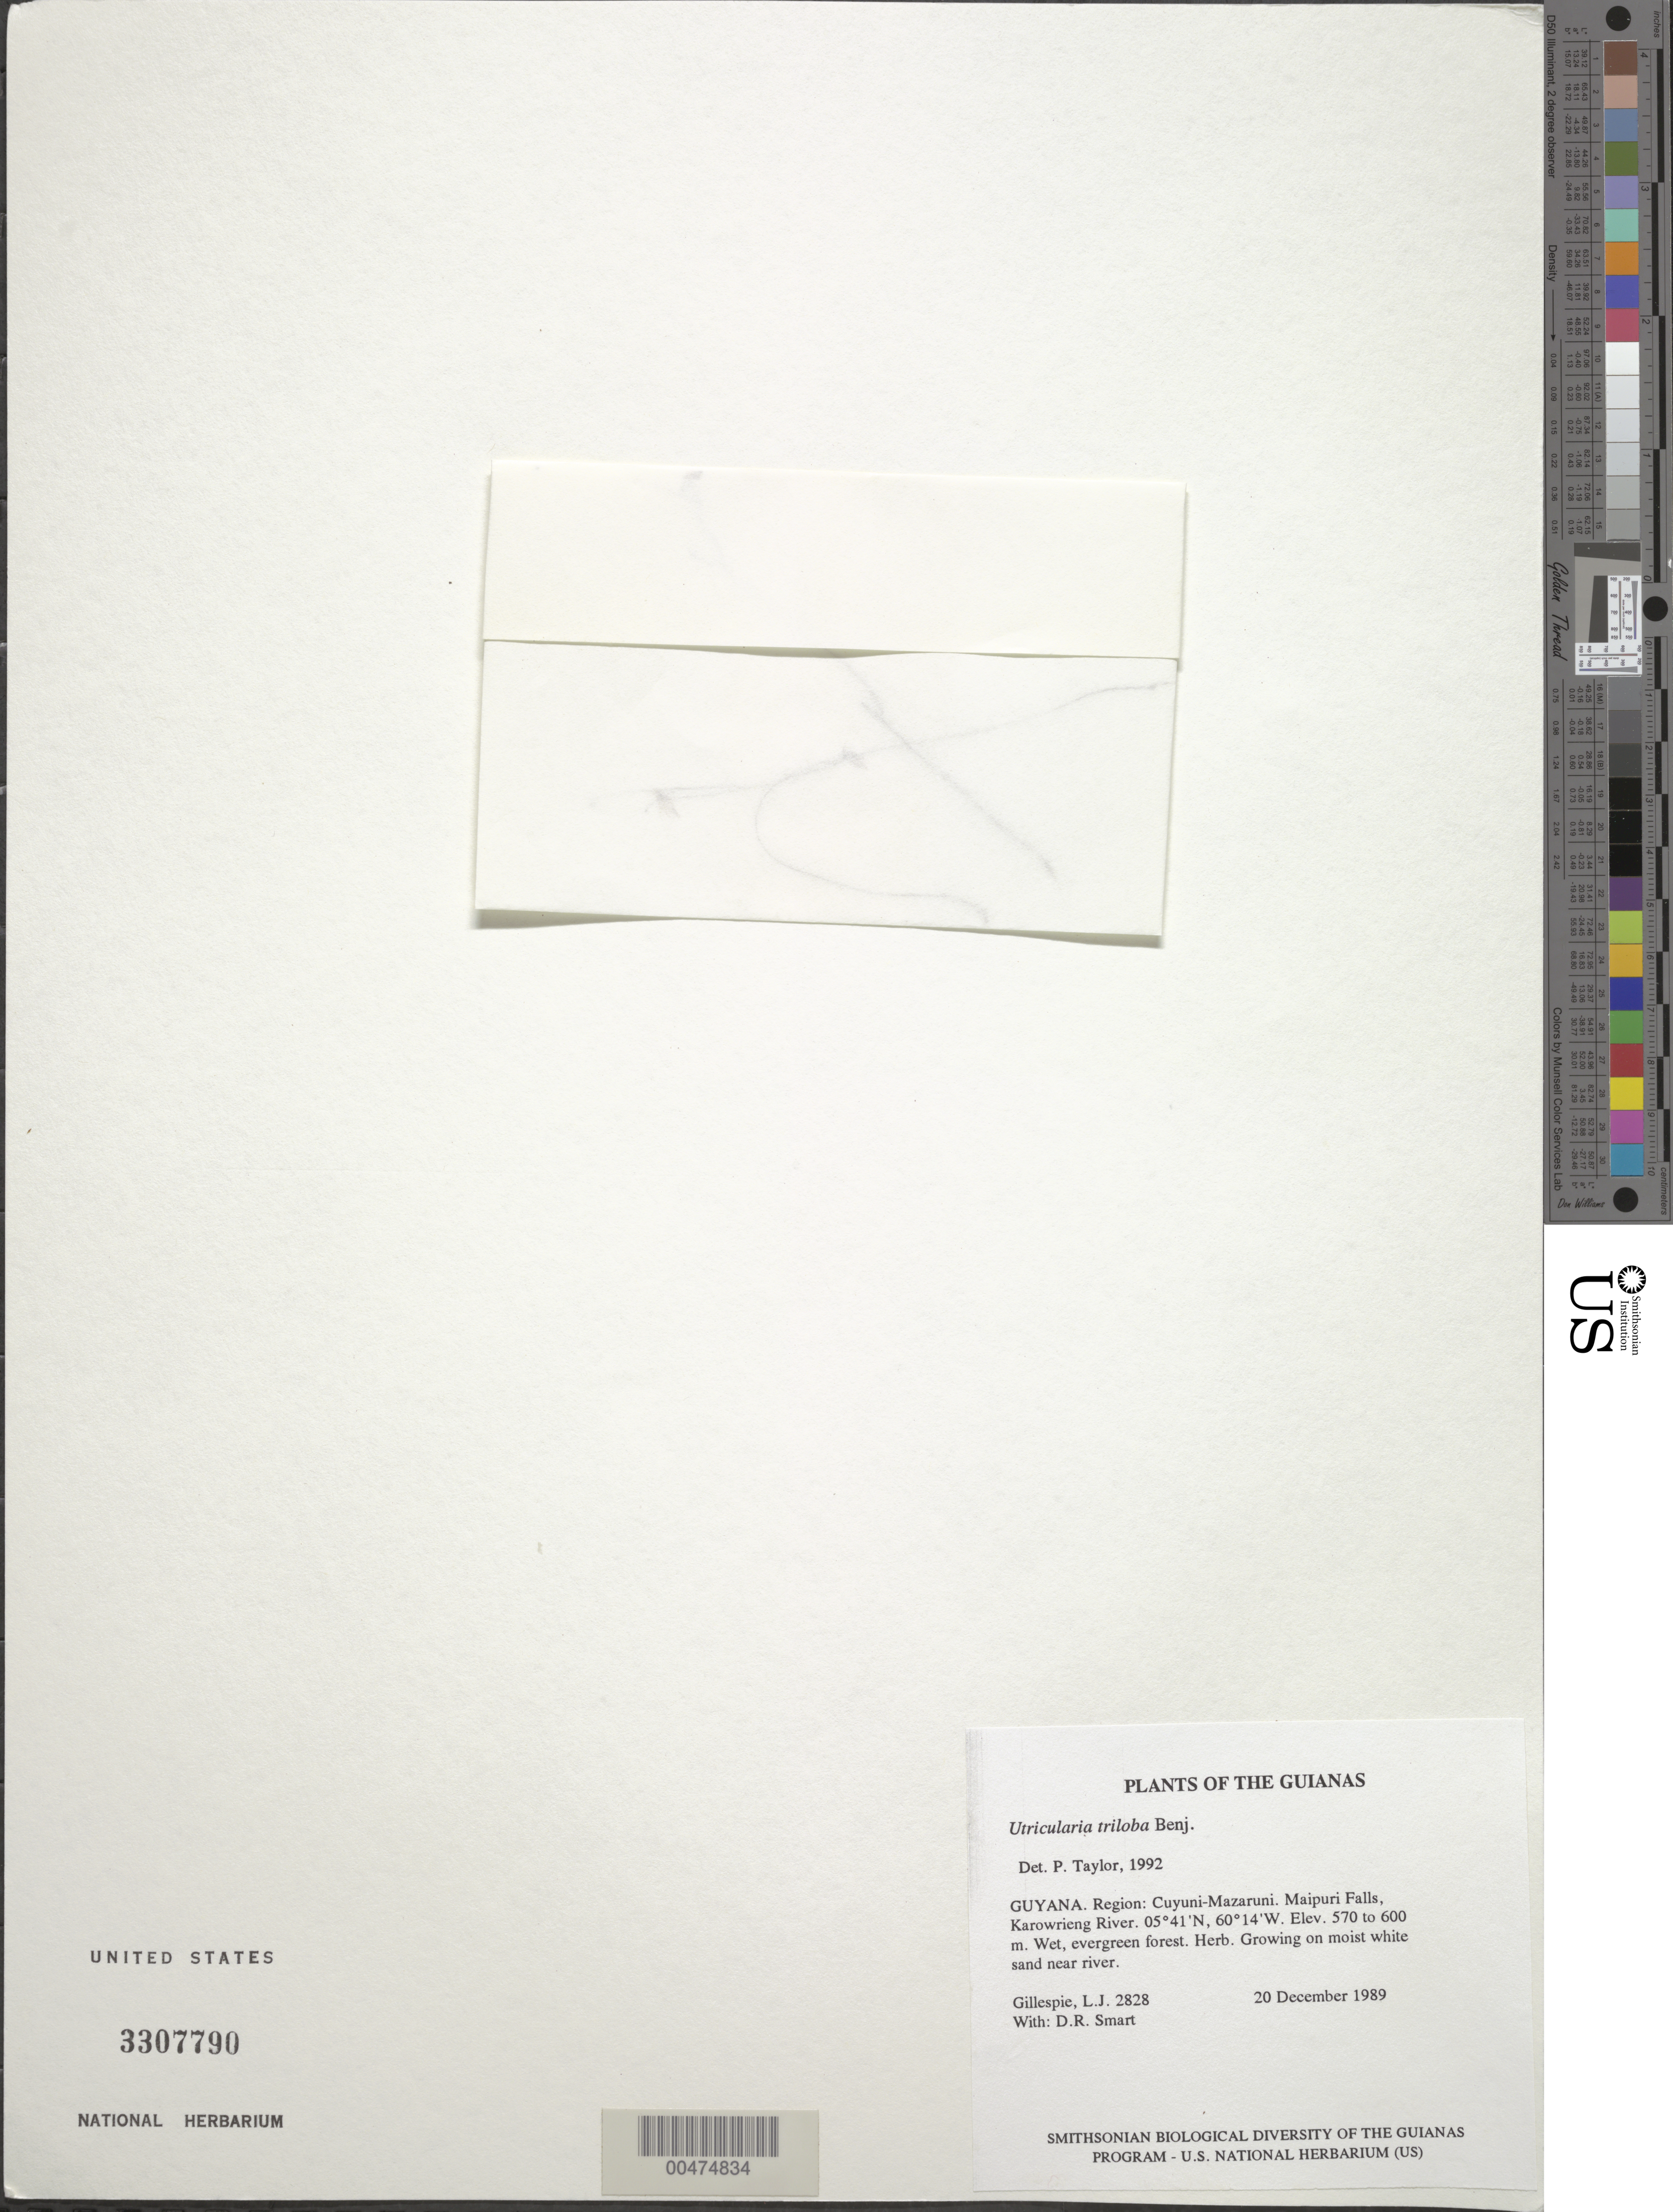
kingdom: Plantae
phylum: Tracheophyta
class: Magnoliopsida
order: Lamiales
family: Lentibulariaceae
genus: Utricularia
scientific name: Utricularia triloba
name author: Benj.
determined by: Taylor, P.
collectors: L. J. Gillespie & D. R. Smart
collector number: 2828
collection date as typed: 20 December 1989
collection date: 1989-12-20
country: Guyana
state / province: Cuyuni-Mazaruni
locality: Maipuri Falls, Karowrieng River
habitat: Wet, evergreen forest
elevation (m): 570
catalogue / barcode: US 3307790